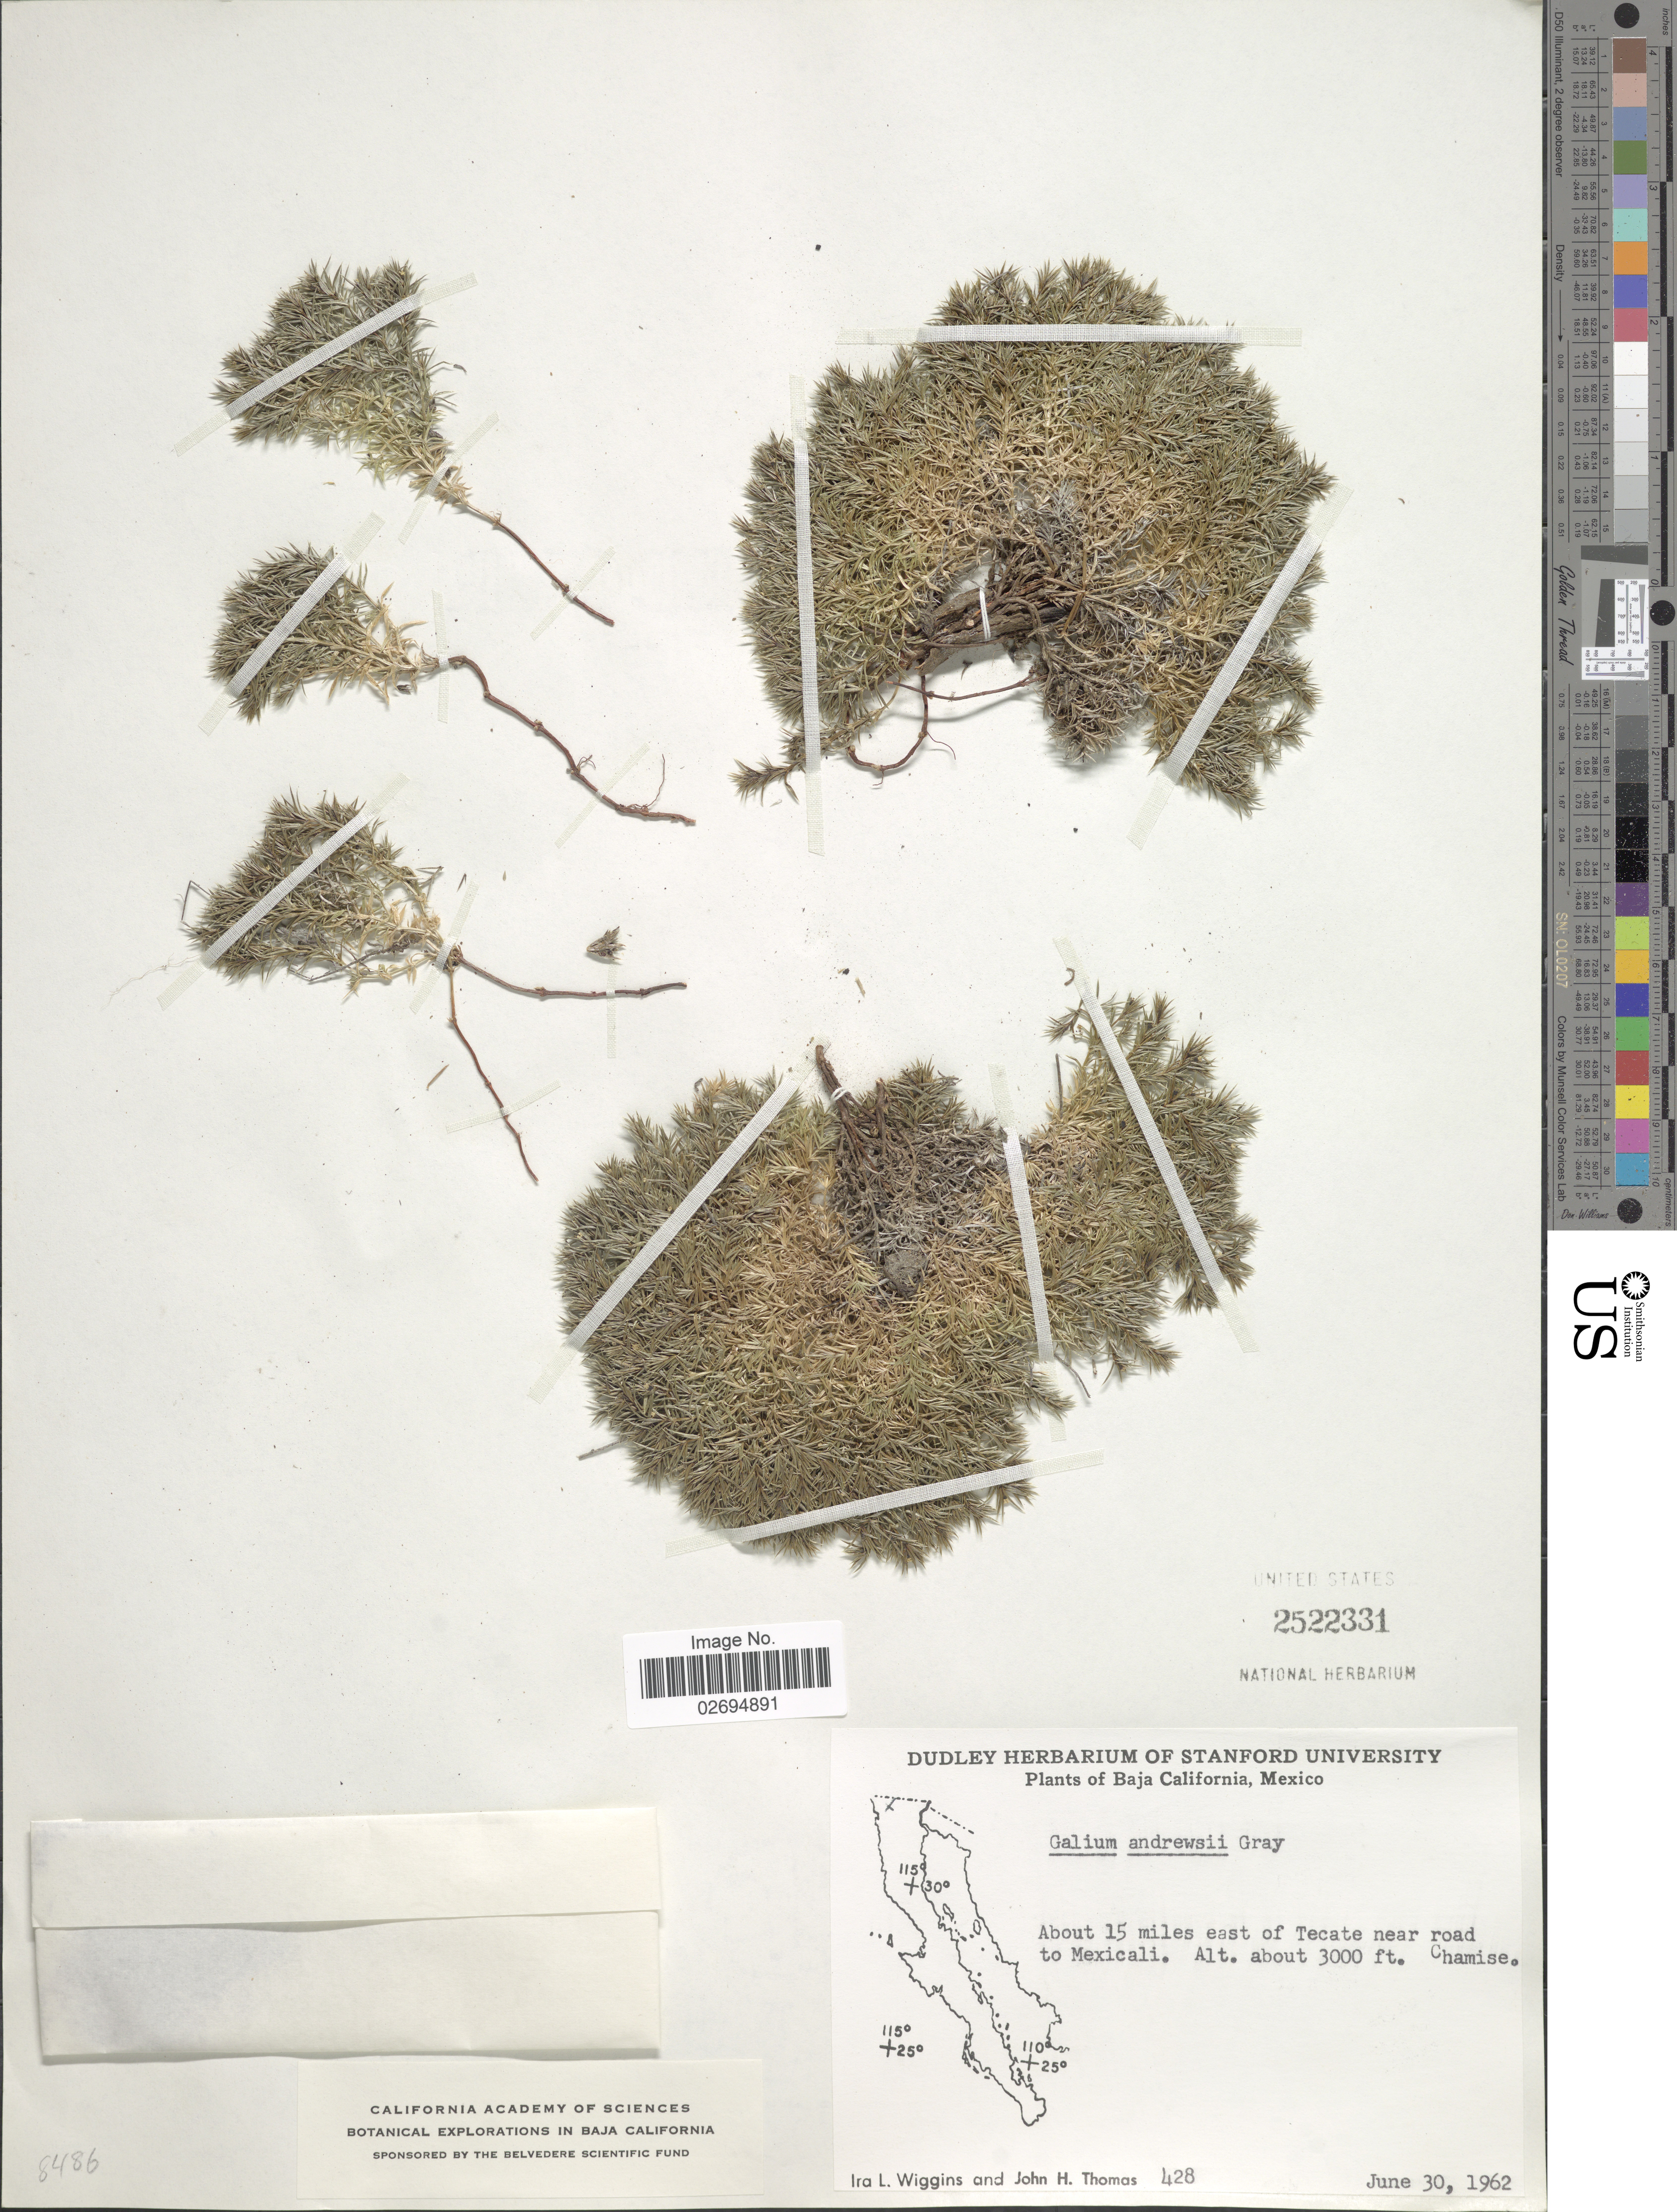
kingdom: Plantae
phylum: Tracheophyta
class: Magnoliopsida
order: Gentianales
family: Rubiaceae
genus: Galium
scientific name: Galium andrewsii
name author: A. Gray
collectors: I. L. Wiggins & J. H. Thomas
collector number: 428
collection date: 1962-06-30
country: Mexico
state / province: Baja California Norte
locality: About 15 miles east of Tecate near road to Mexicali. Chamise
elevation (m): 914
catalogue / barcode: US 2522331